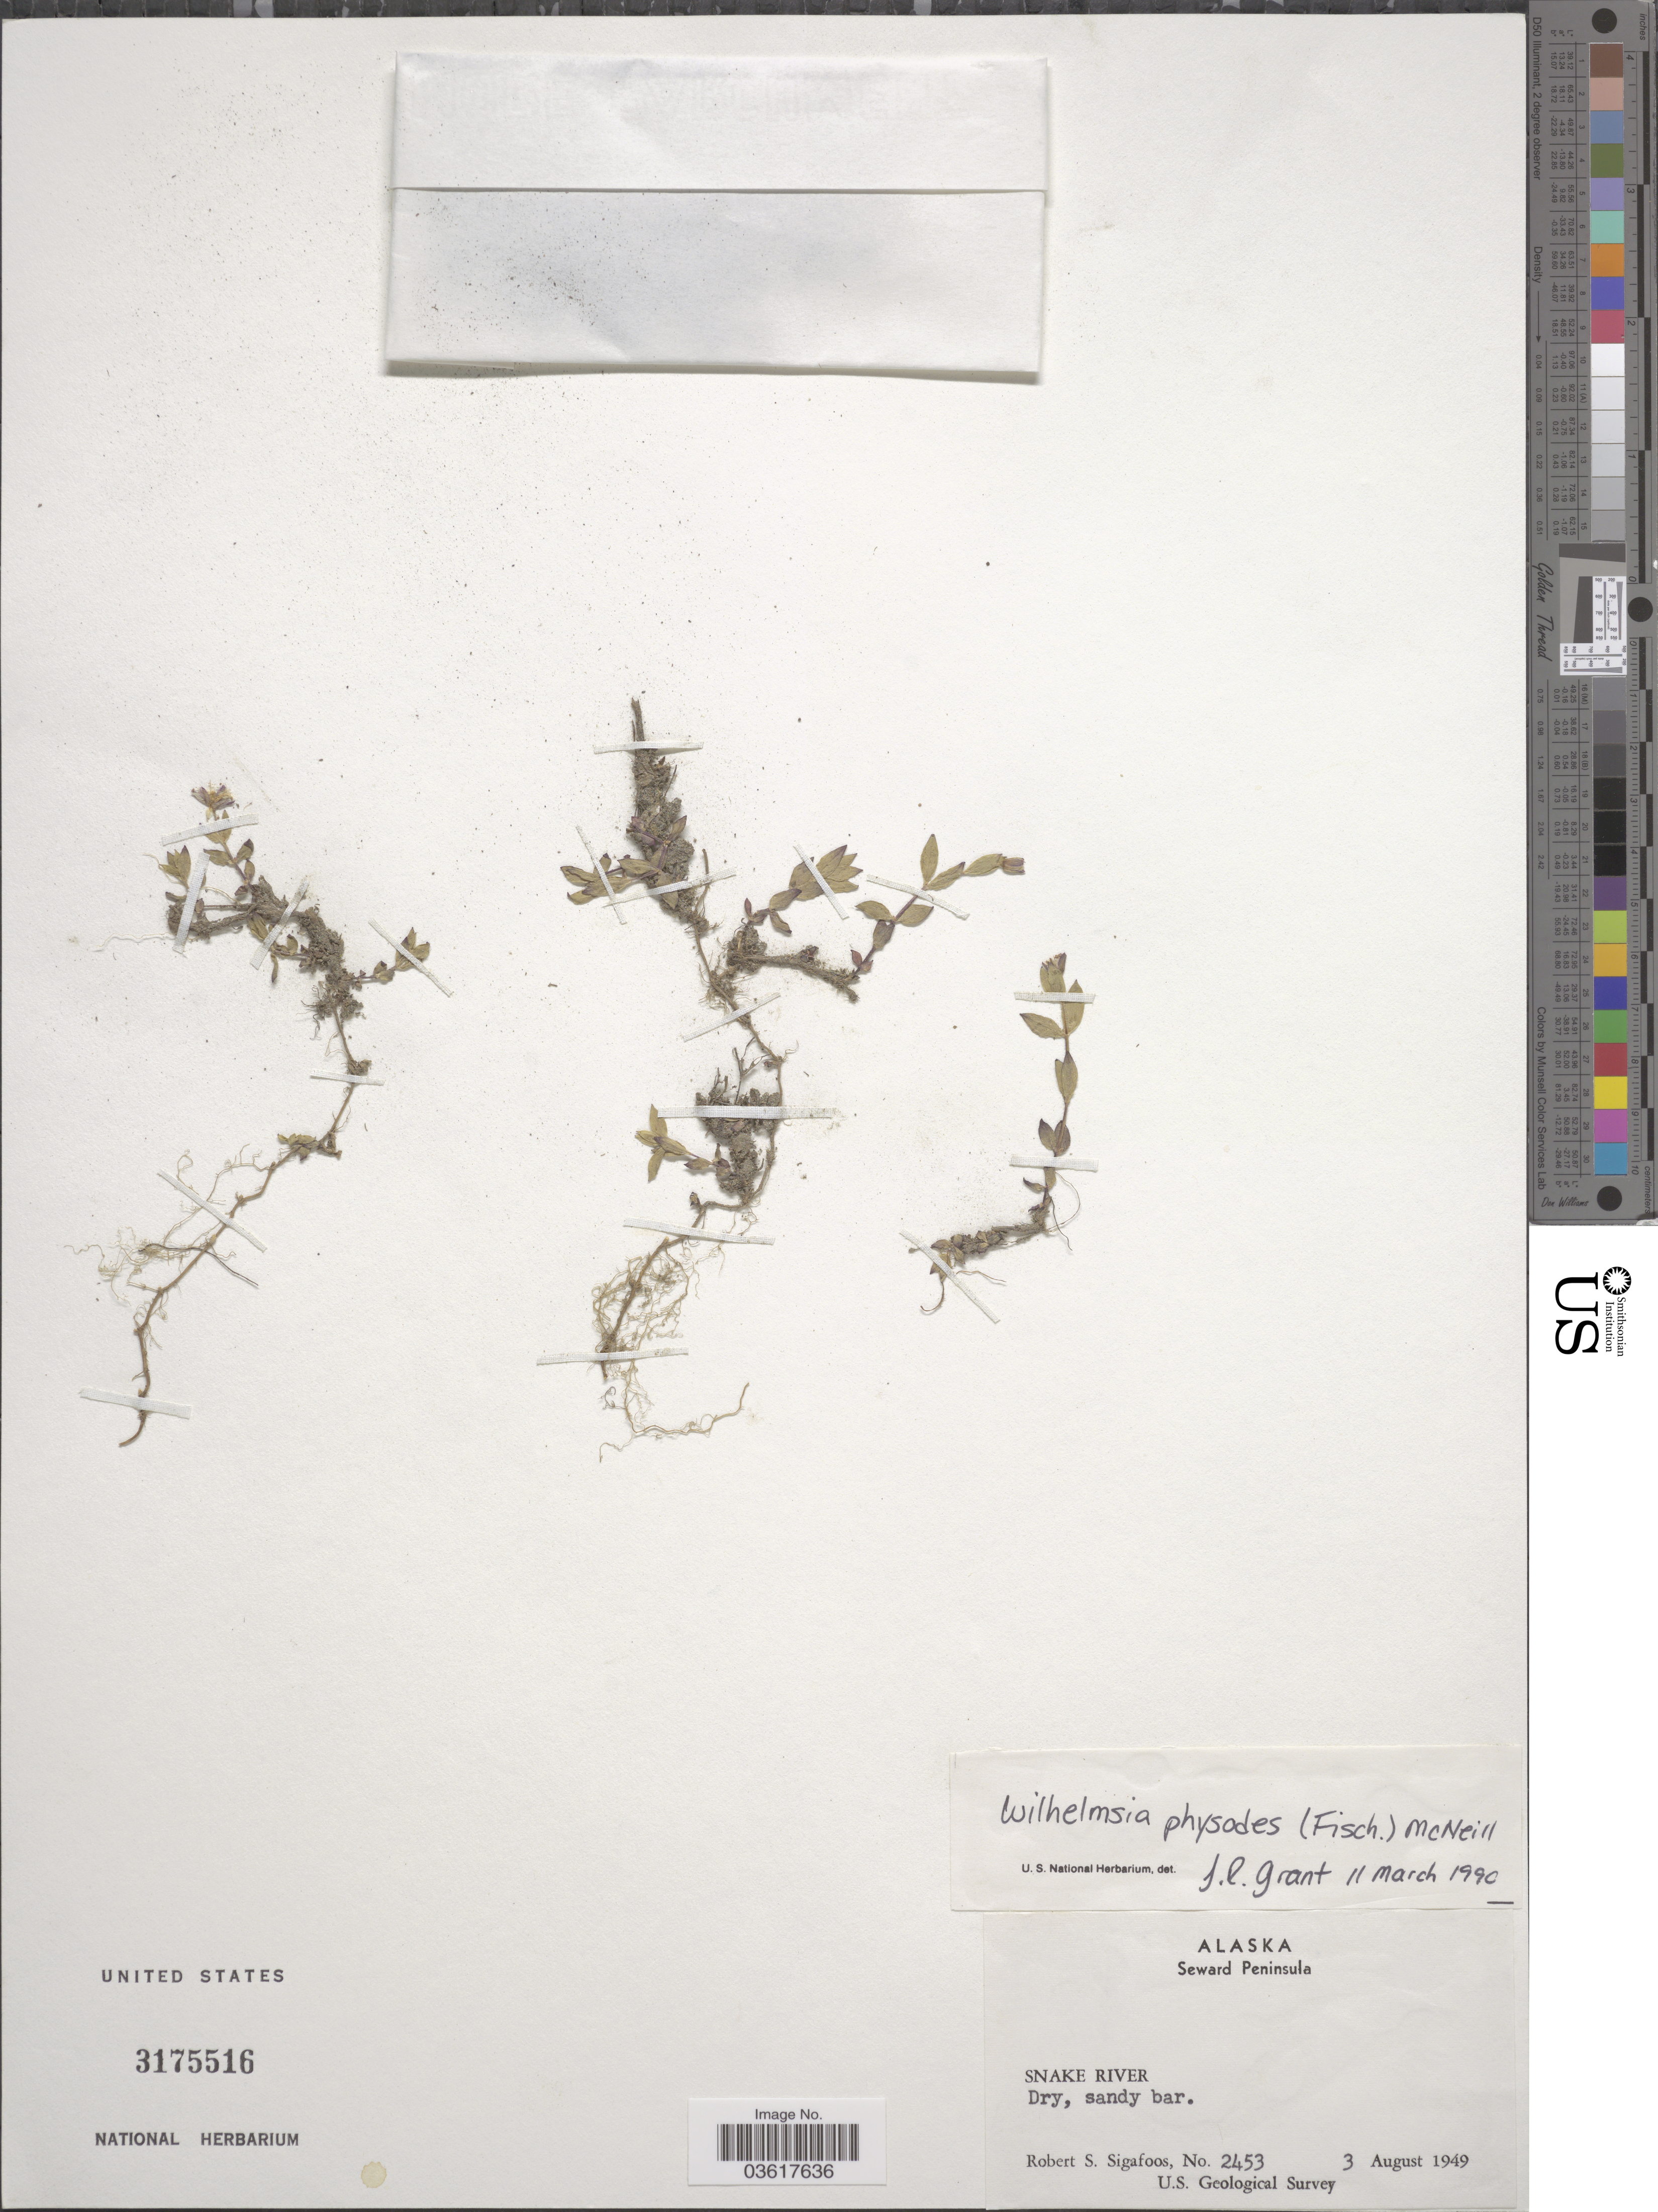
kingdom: Plantae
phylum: Tracheophyta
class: Magnoliopsida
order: Caryophyllales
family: Caryophyllaceae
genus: Wilhelmsia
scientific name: Wilhelmsia sp.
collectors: R. Sigafoos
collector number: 2453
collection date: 1949-08-03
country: United States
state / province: Alaska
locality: Seward Peninsula. Snake River.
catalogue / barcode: US 3175516